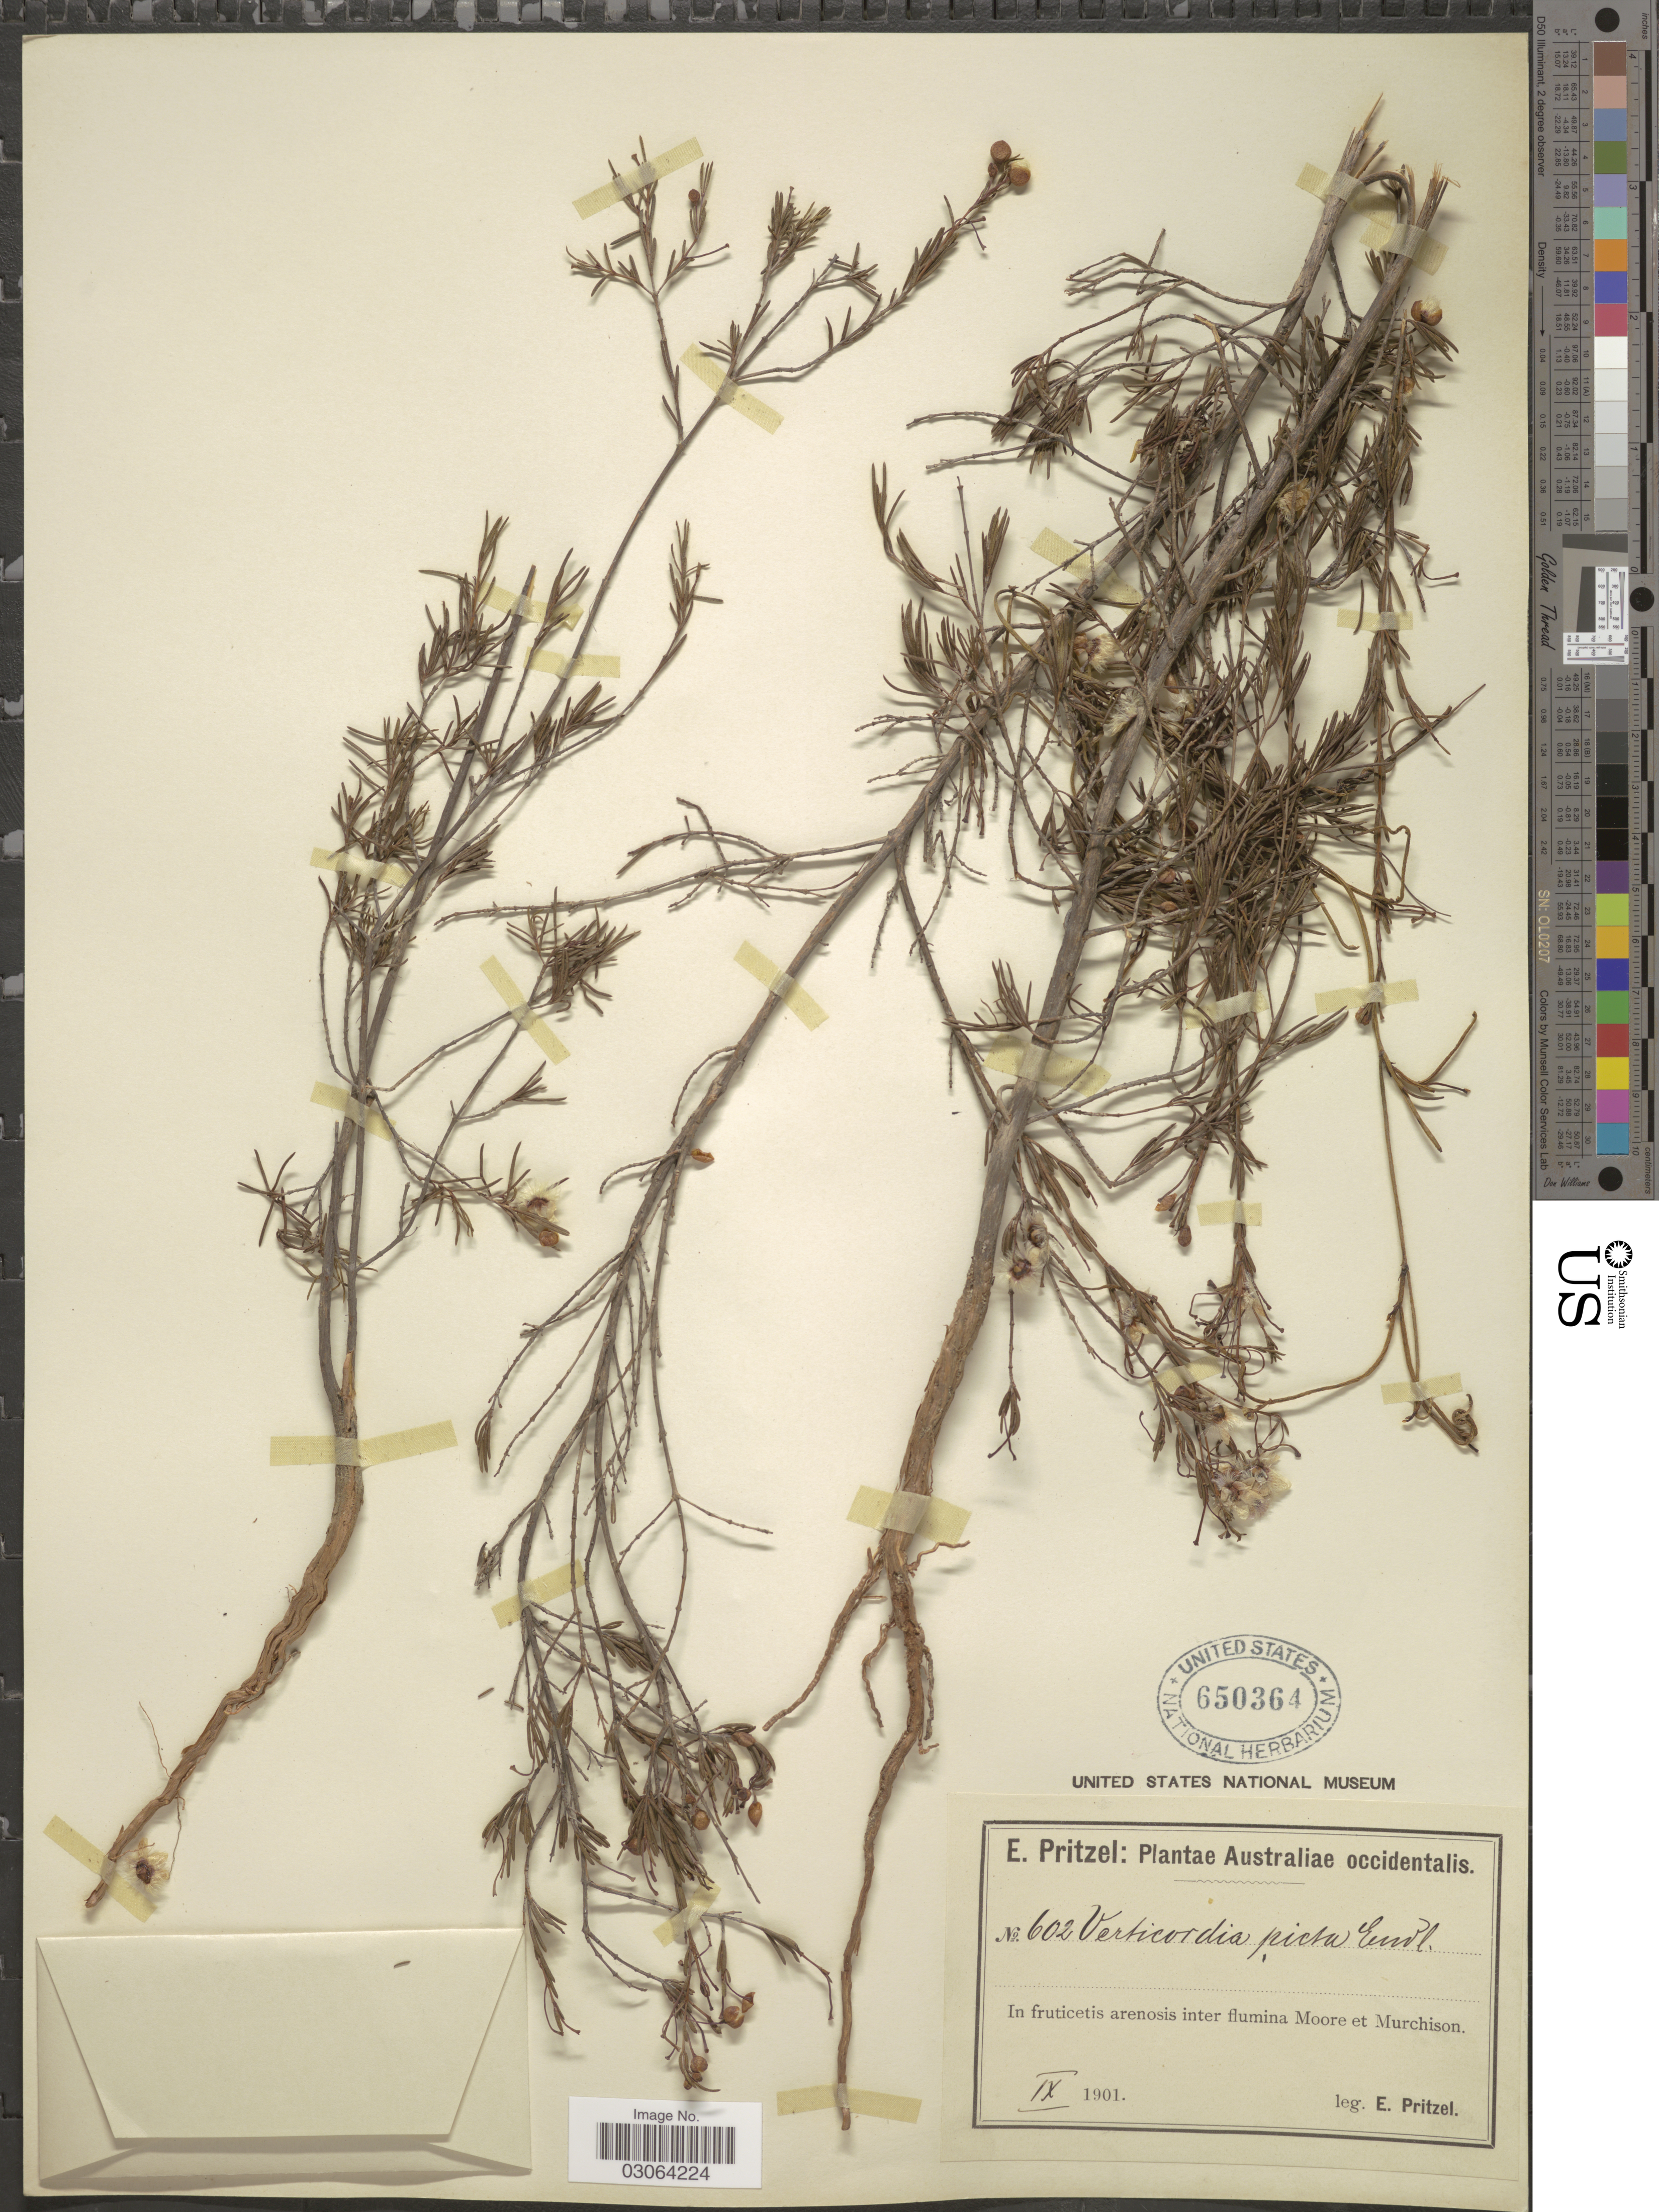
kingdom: Plantae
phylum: Tracheophyta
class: Magnoliopsida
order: Myrtales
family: Myrtaceae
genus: Verticordia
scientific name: Verticordia picta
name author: Endl.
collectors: E. G. Pritzel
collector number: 602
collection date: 1901-09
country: Australia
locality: Australiae occidentalis, In fruticetis arenosis inter flumina Moore et Murchison.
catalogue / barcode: US 650364